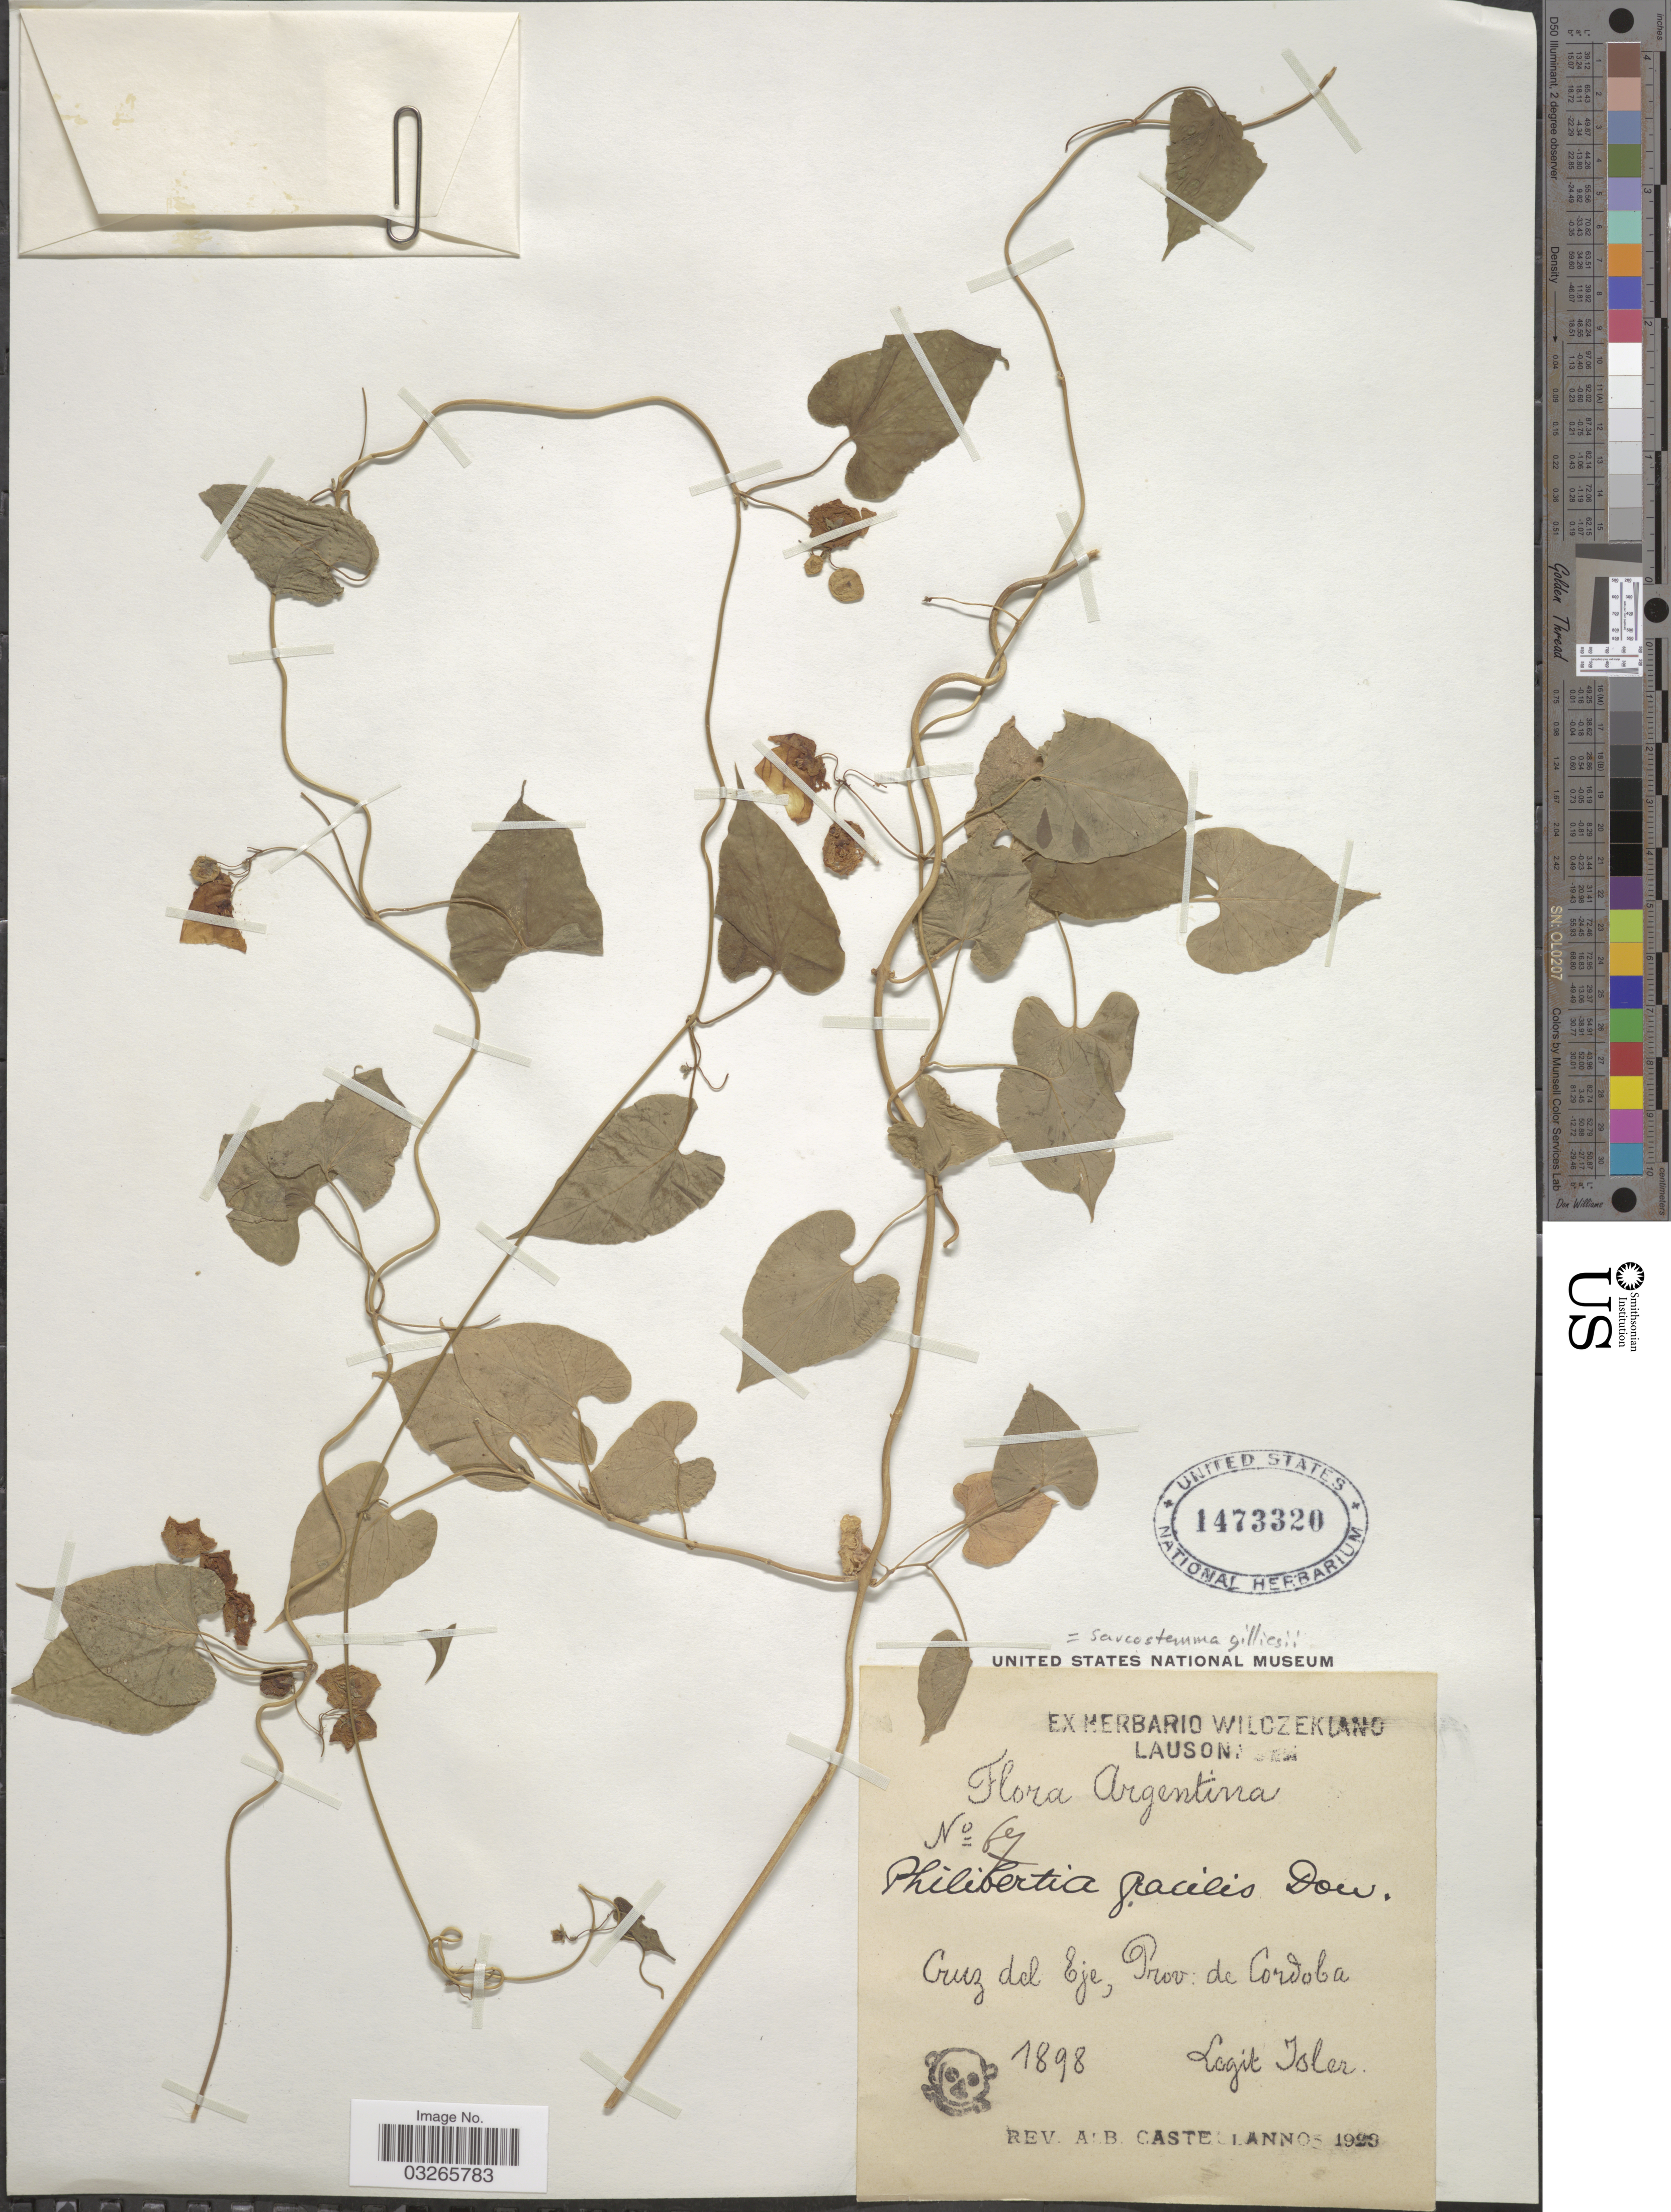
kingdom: Plantae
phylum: Tracheophyta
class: Magnoliopsida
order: Gentianales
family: Apocynaceae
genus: Sarcostemma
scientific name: Sarcostemma gilliesii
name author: (Hook. & Arn.) Decne.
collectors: -. Isler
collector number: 67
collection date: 1898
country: Argentina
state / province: Cordoba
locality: Cruz del Eje.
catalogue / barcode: US 1473320